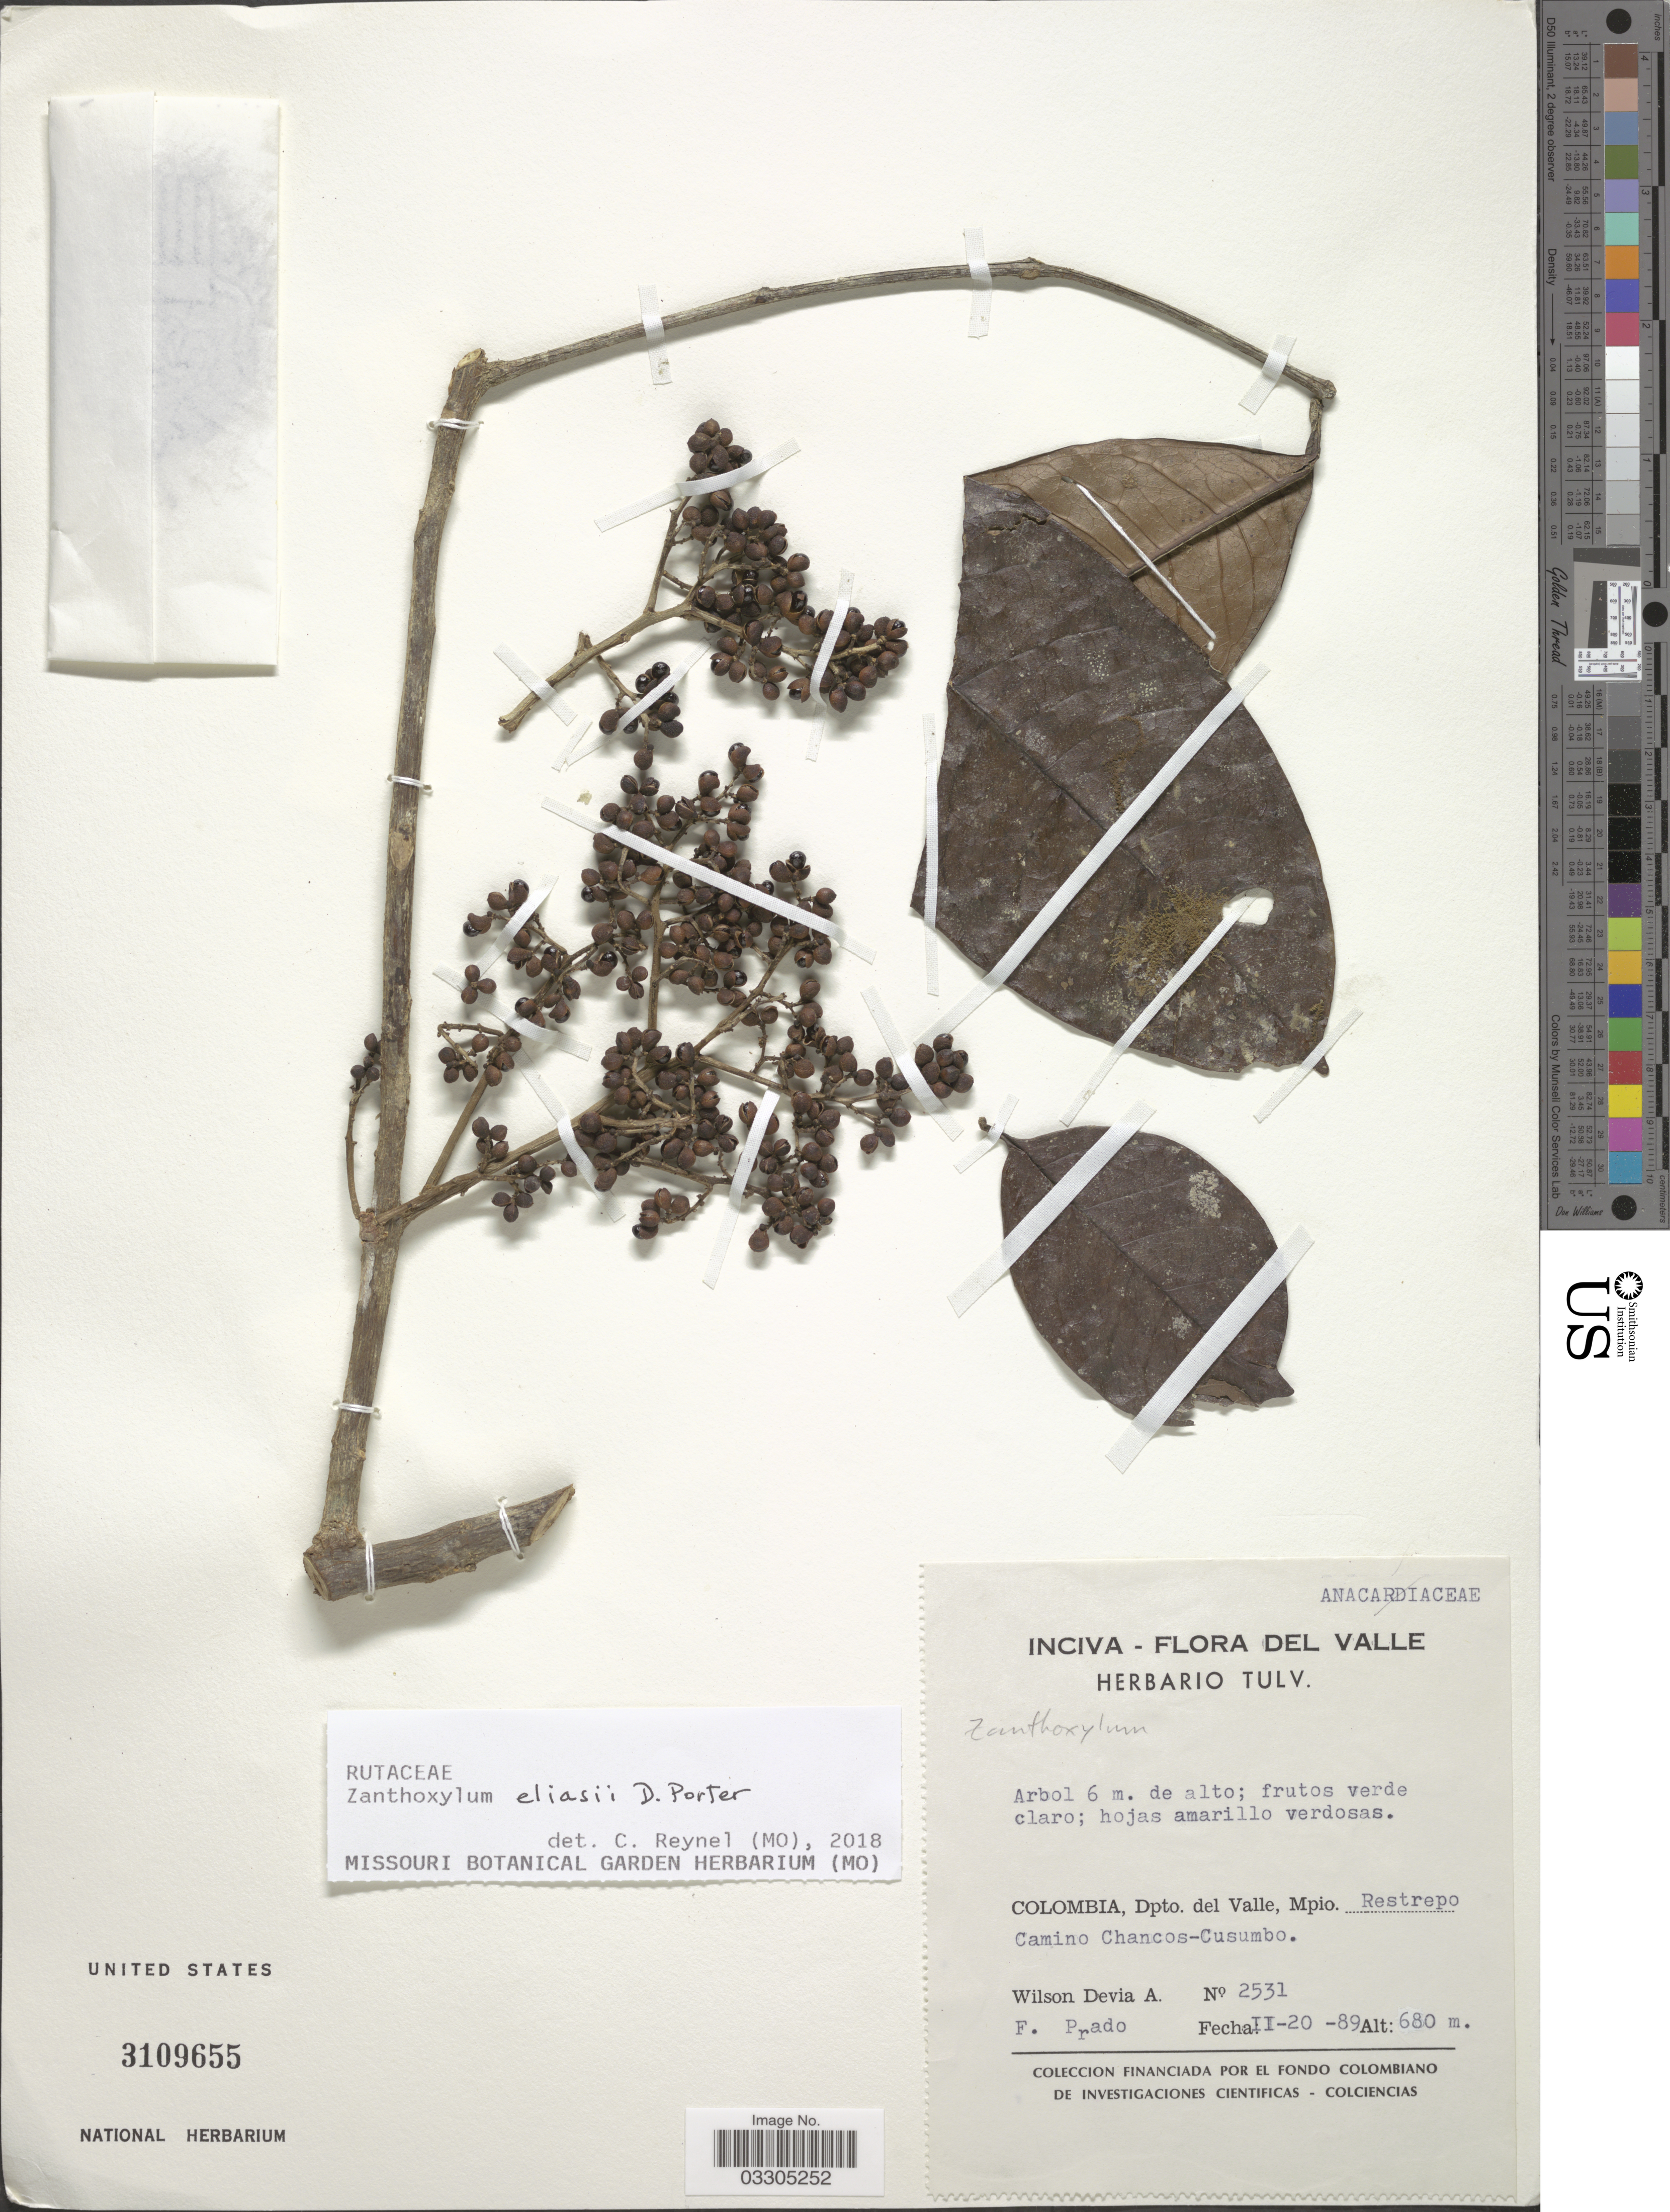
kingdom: Plantae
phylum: Tracheophyta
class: Magnoliopsida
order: Sapindales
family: Rutaceae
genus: Zanthoxylum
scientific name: Zanthoxylum eliasii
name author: D.M. Porter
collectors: W. Devia A. & F. Prado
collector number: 2531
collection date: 1989-02-20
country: Colombia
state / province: Valle del Cauca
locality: Mpio. Restrepo, Camino Chancos-Cusumbo.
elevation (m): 680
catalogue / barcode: US 3109655